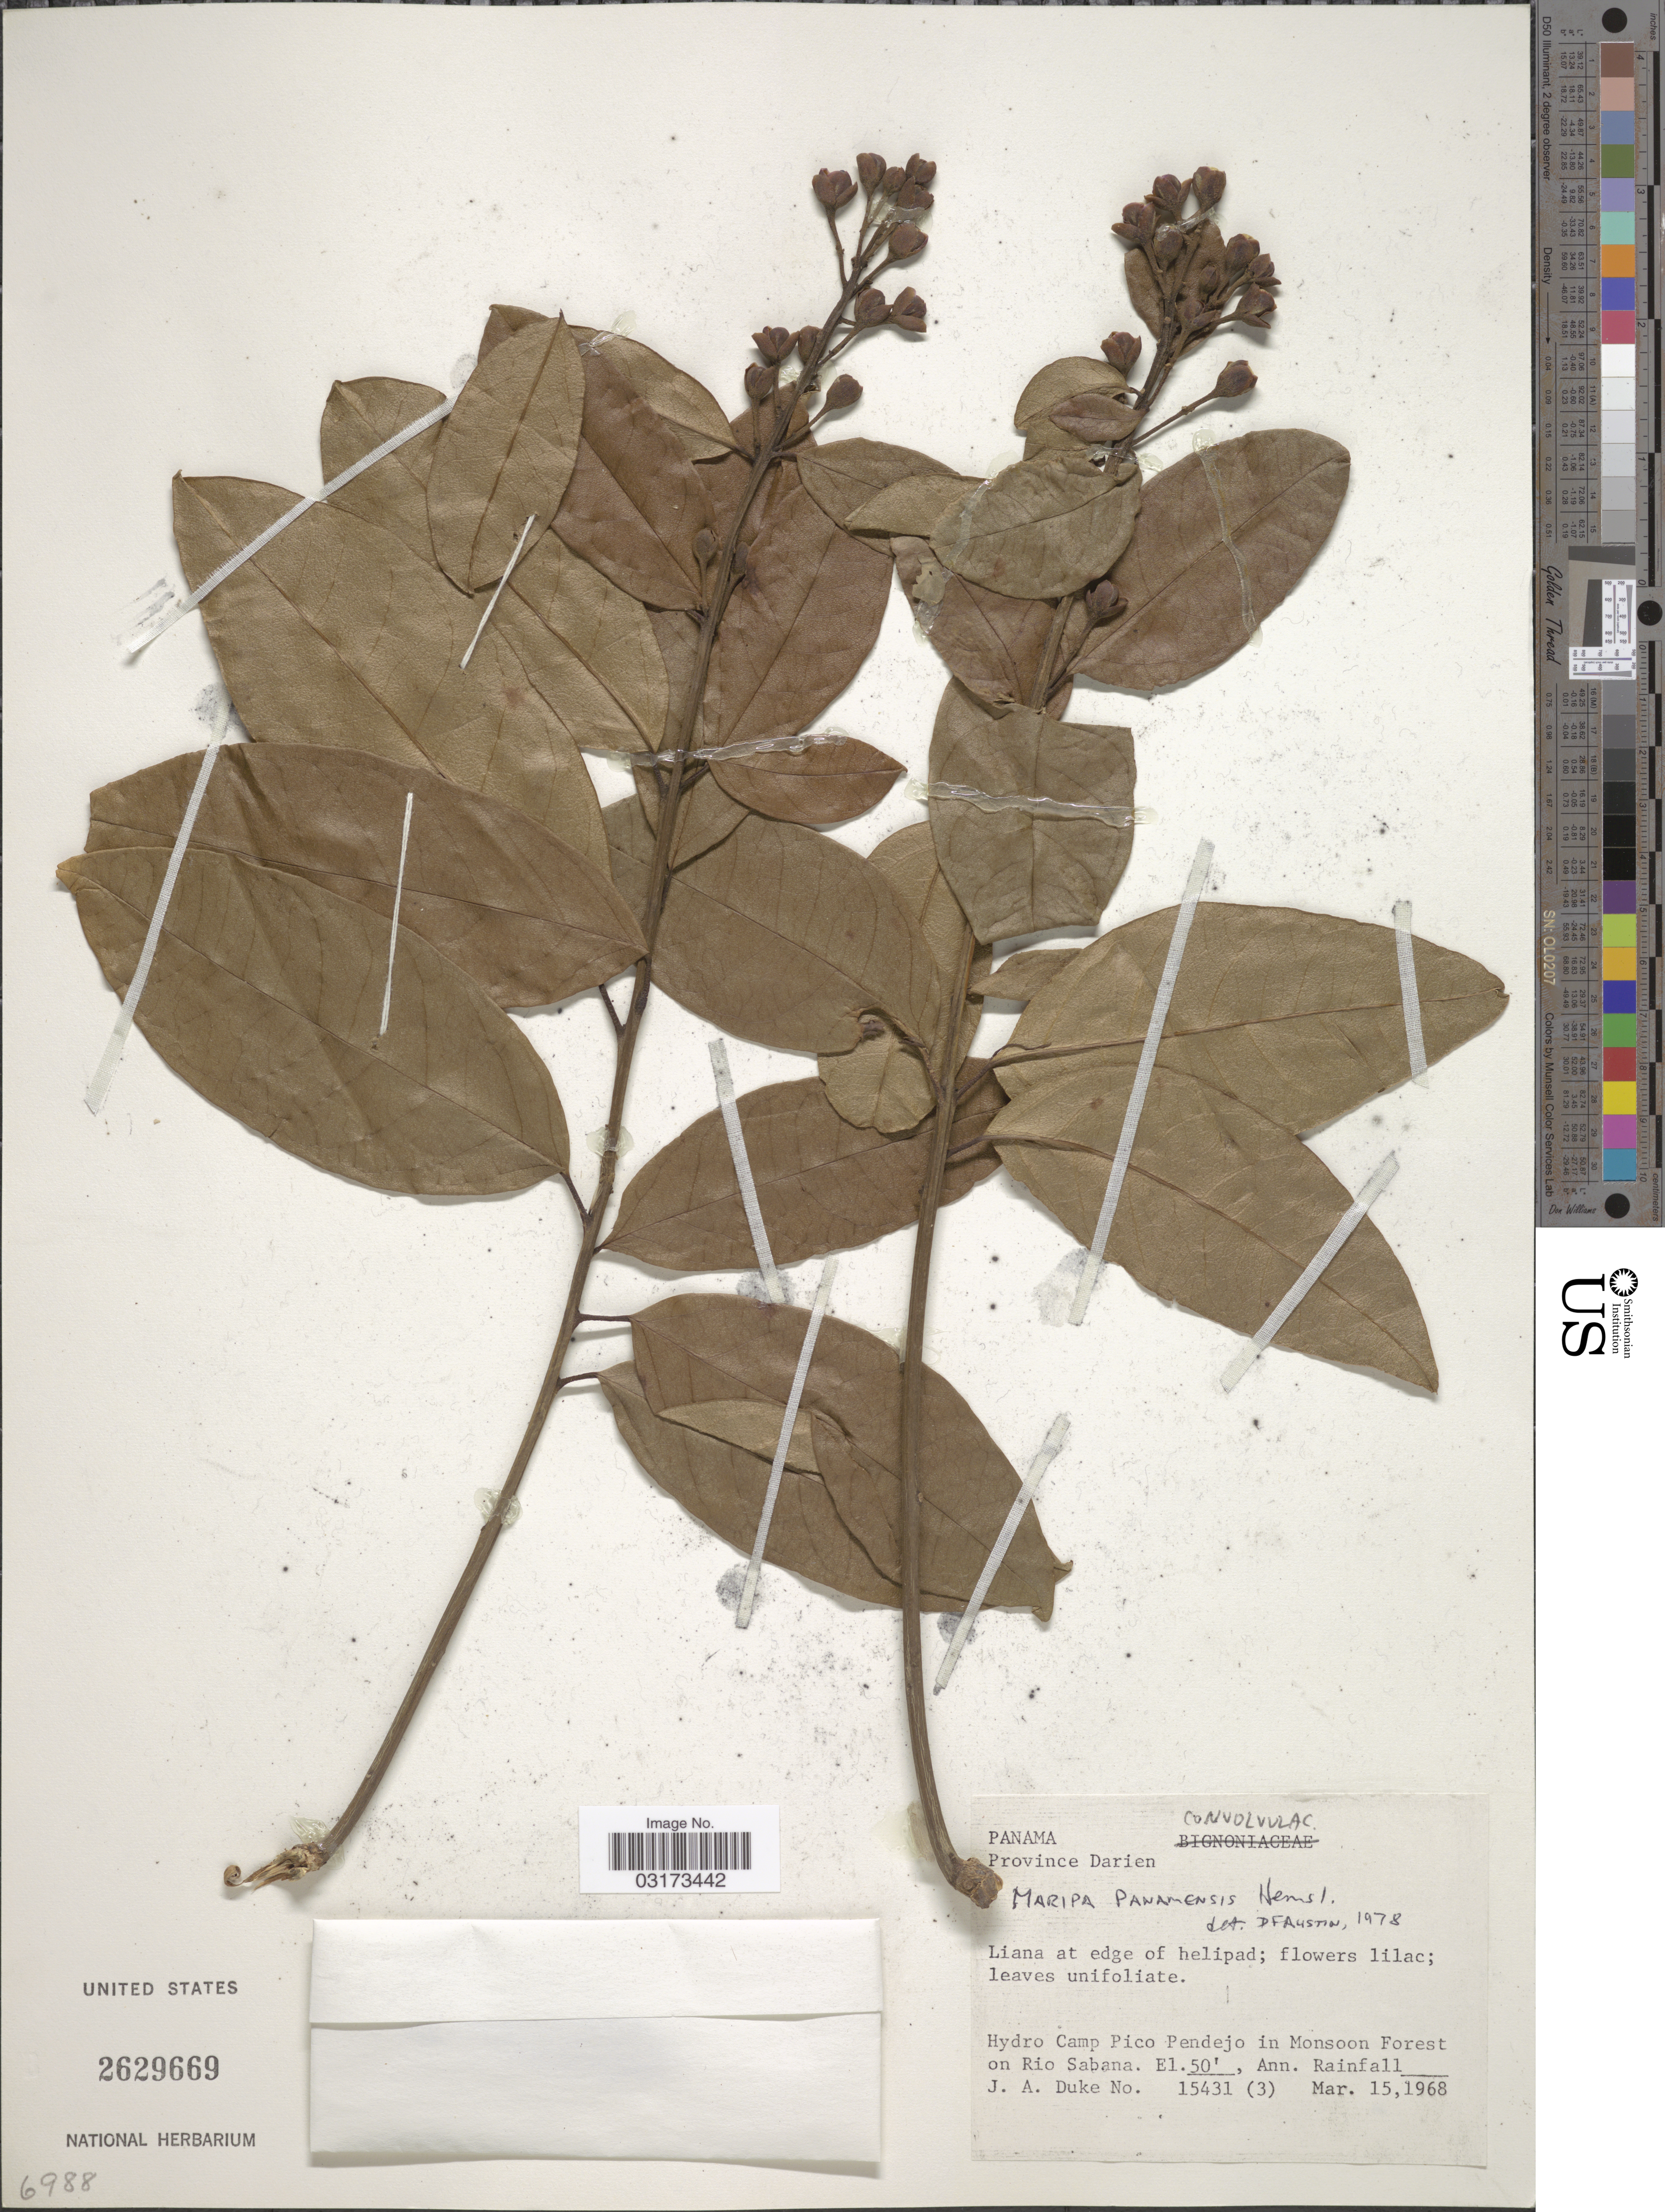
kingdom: Plantae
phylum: Tracheophyta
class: Magnoliopsida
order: Solanales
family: Convolvulaceae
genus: Maripa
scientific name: Maripa panamensis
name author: Hemsl.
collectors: J. A. Duke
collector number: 15431(3)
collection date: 1968-03-15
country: Panama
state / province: Darién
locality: Hydro Camp Pico Pendejo in Monsoon Forest on Rio Sabana.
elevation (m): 15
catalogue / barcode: US 2629669